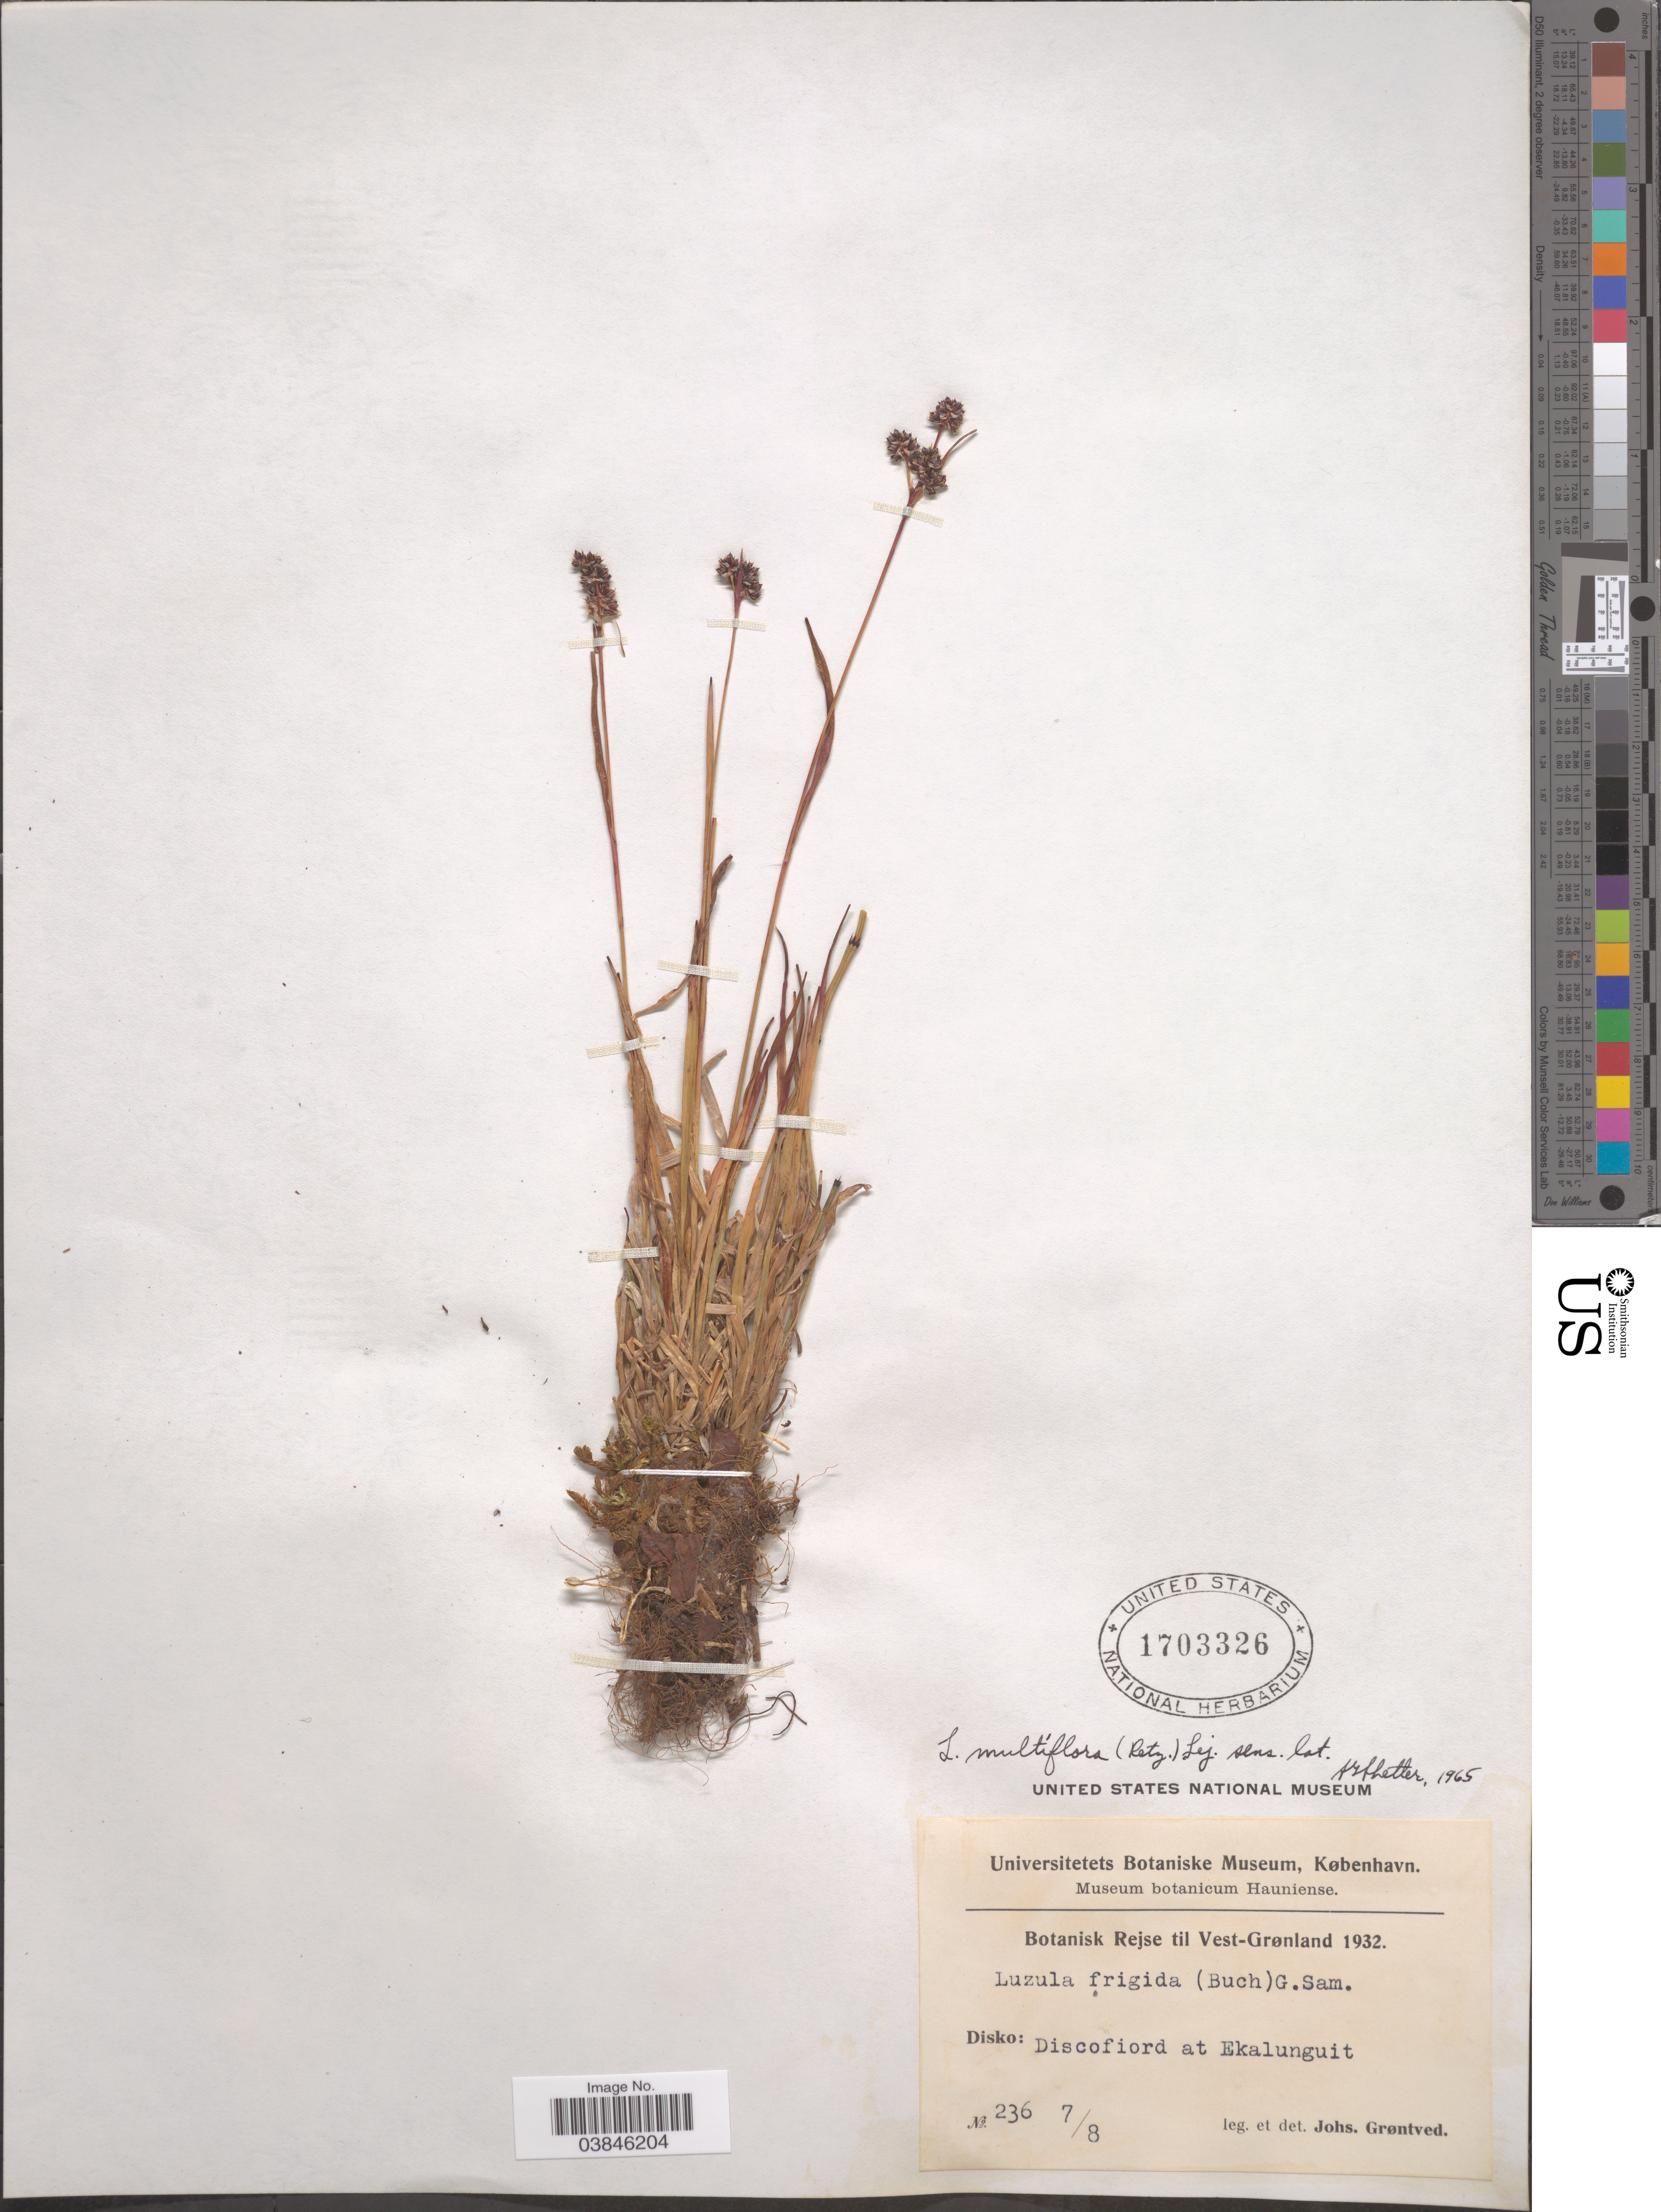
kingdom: Plantae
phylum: Tracheophyta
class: Liliopsida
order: Poales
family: Juncaceae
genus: Luzula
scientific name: Luzula multiflora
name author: (Ehrh.) Lej.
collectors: J. Grøntved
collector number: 236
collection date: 1932-08-07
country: Greenland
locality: Disko: Discofiord at Ekalunguit.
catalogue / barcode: US 1703326